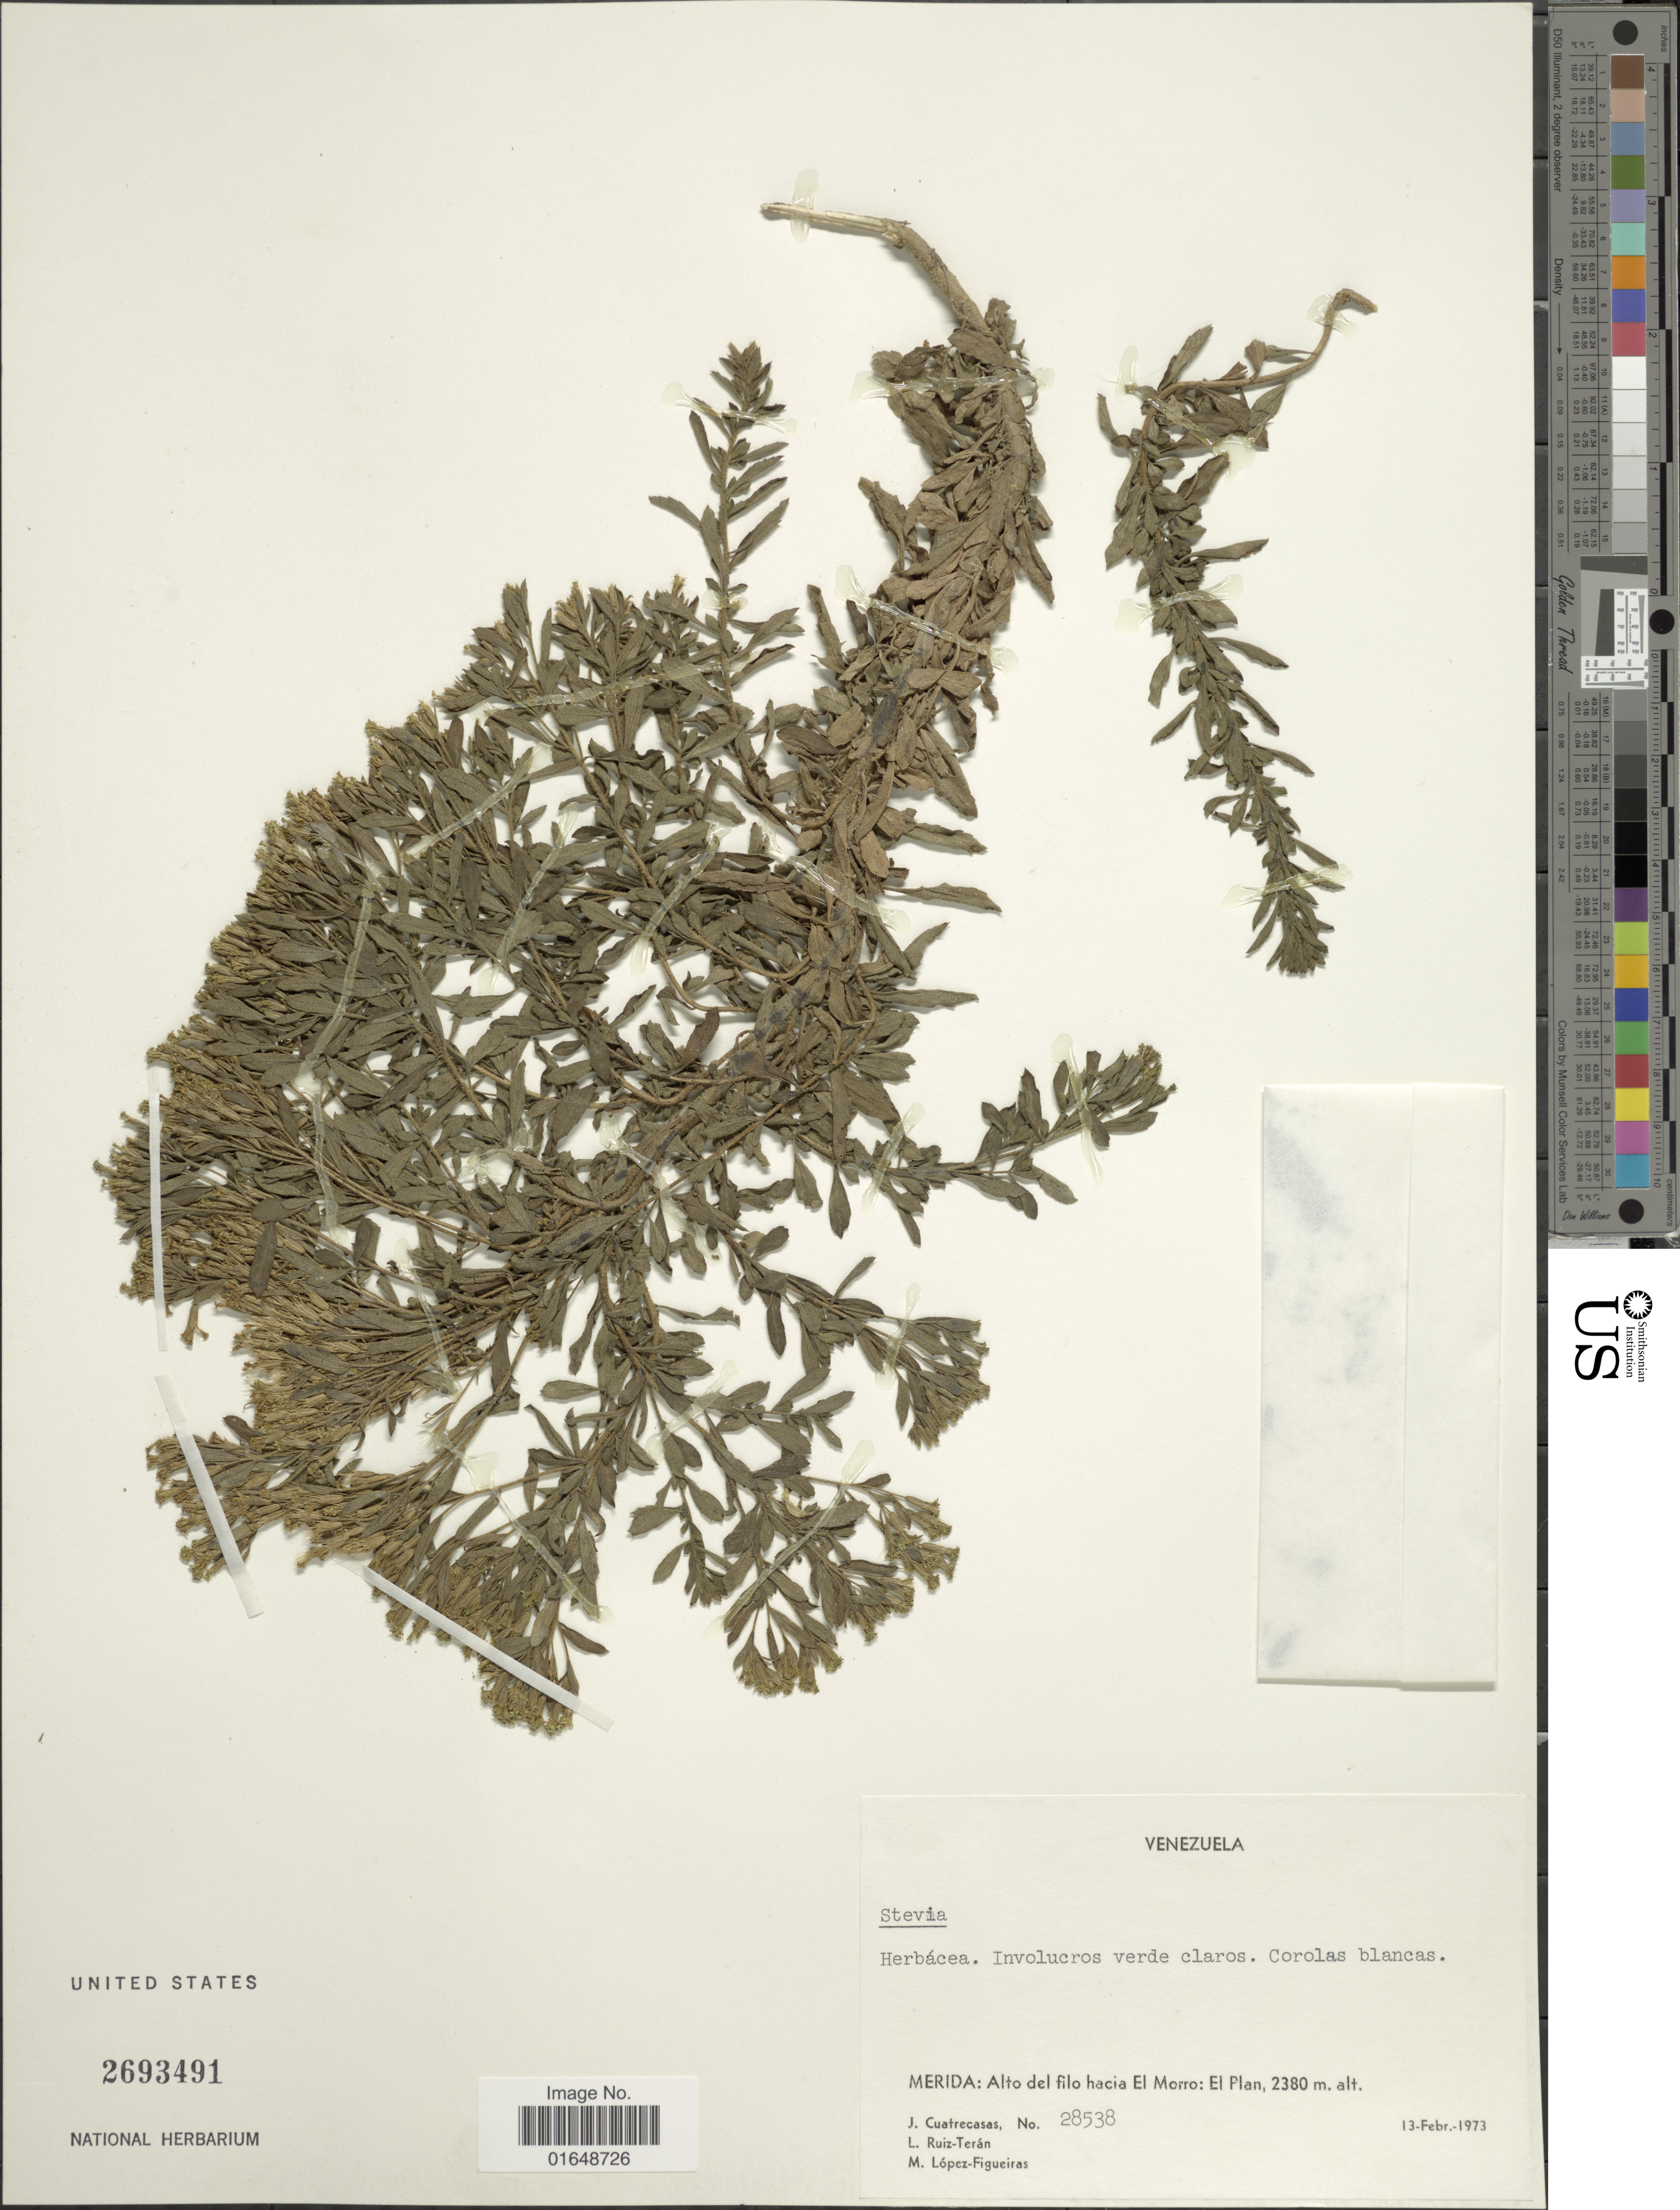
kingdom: Plantae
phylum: Tracheophyta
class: Magnoliopsida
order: Asterales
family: Asteraceae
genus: Stevia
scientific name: Stevia serrata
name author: Cav.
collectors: J. Cuatrecasas, L. Teran & M. López Figueiras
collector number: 28538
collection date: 1973-02-13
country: Venezuela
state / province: Mérida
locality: Merida: Alto del filo hacia El Morro: El Plan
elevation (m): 2380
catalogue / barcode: US 2693491